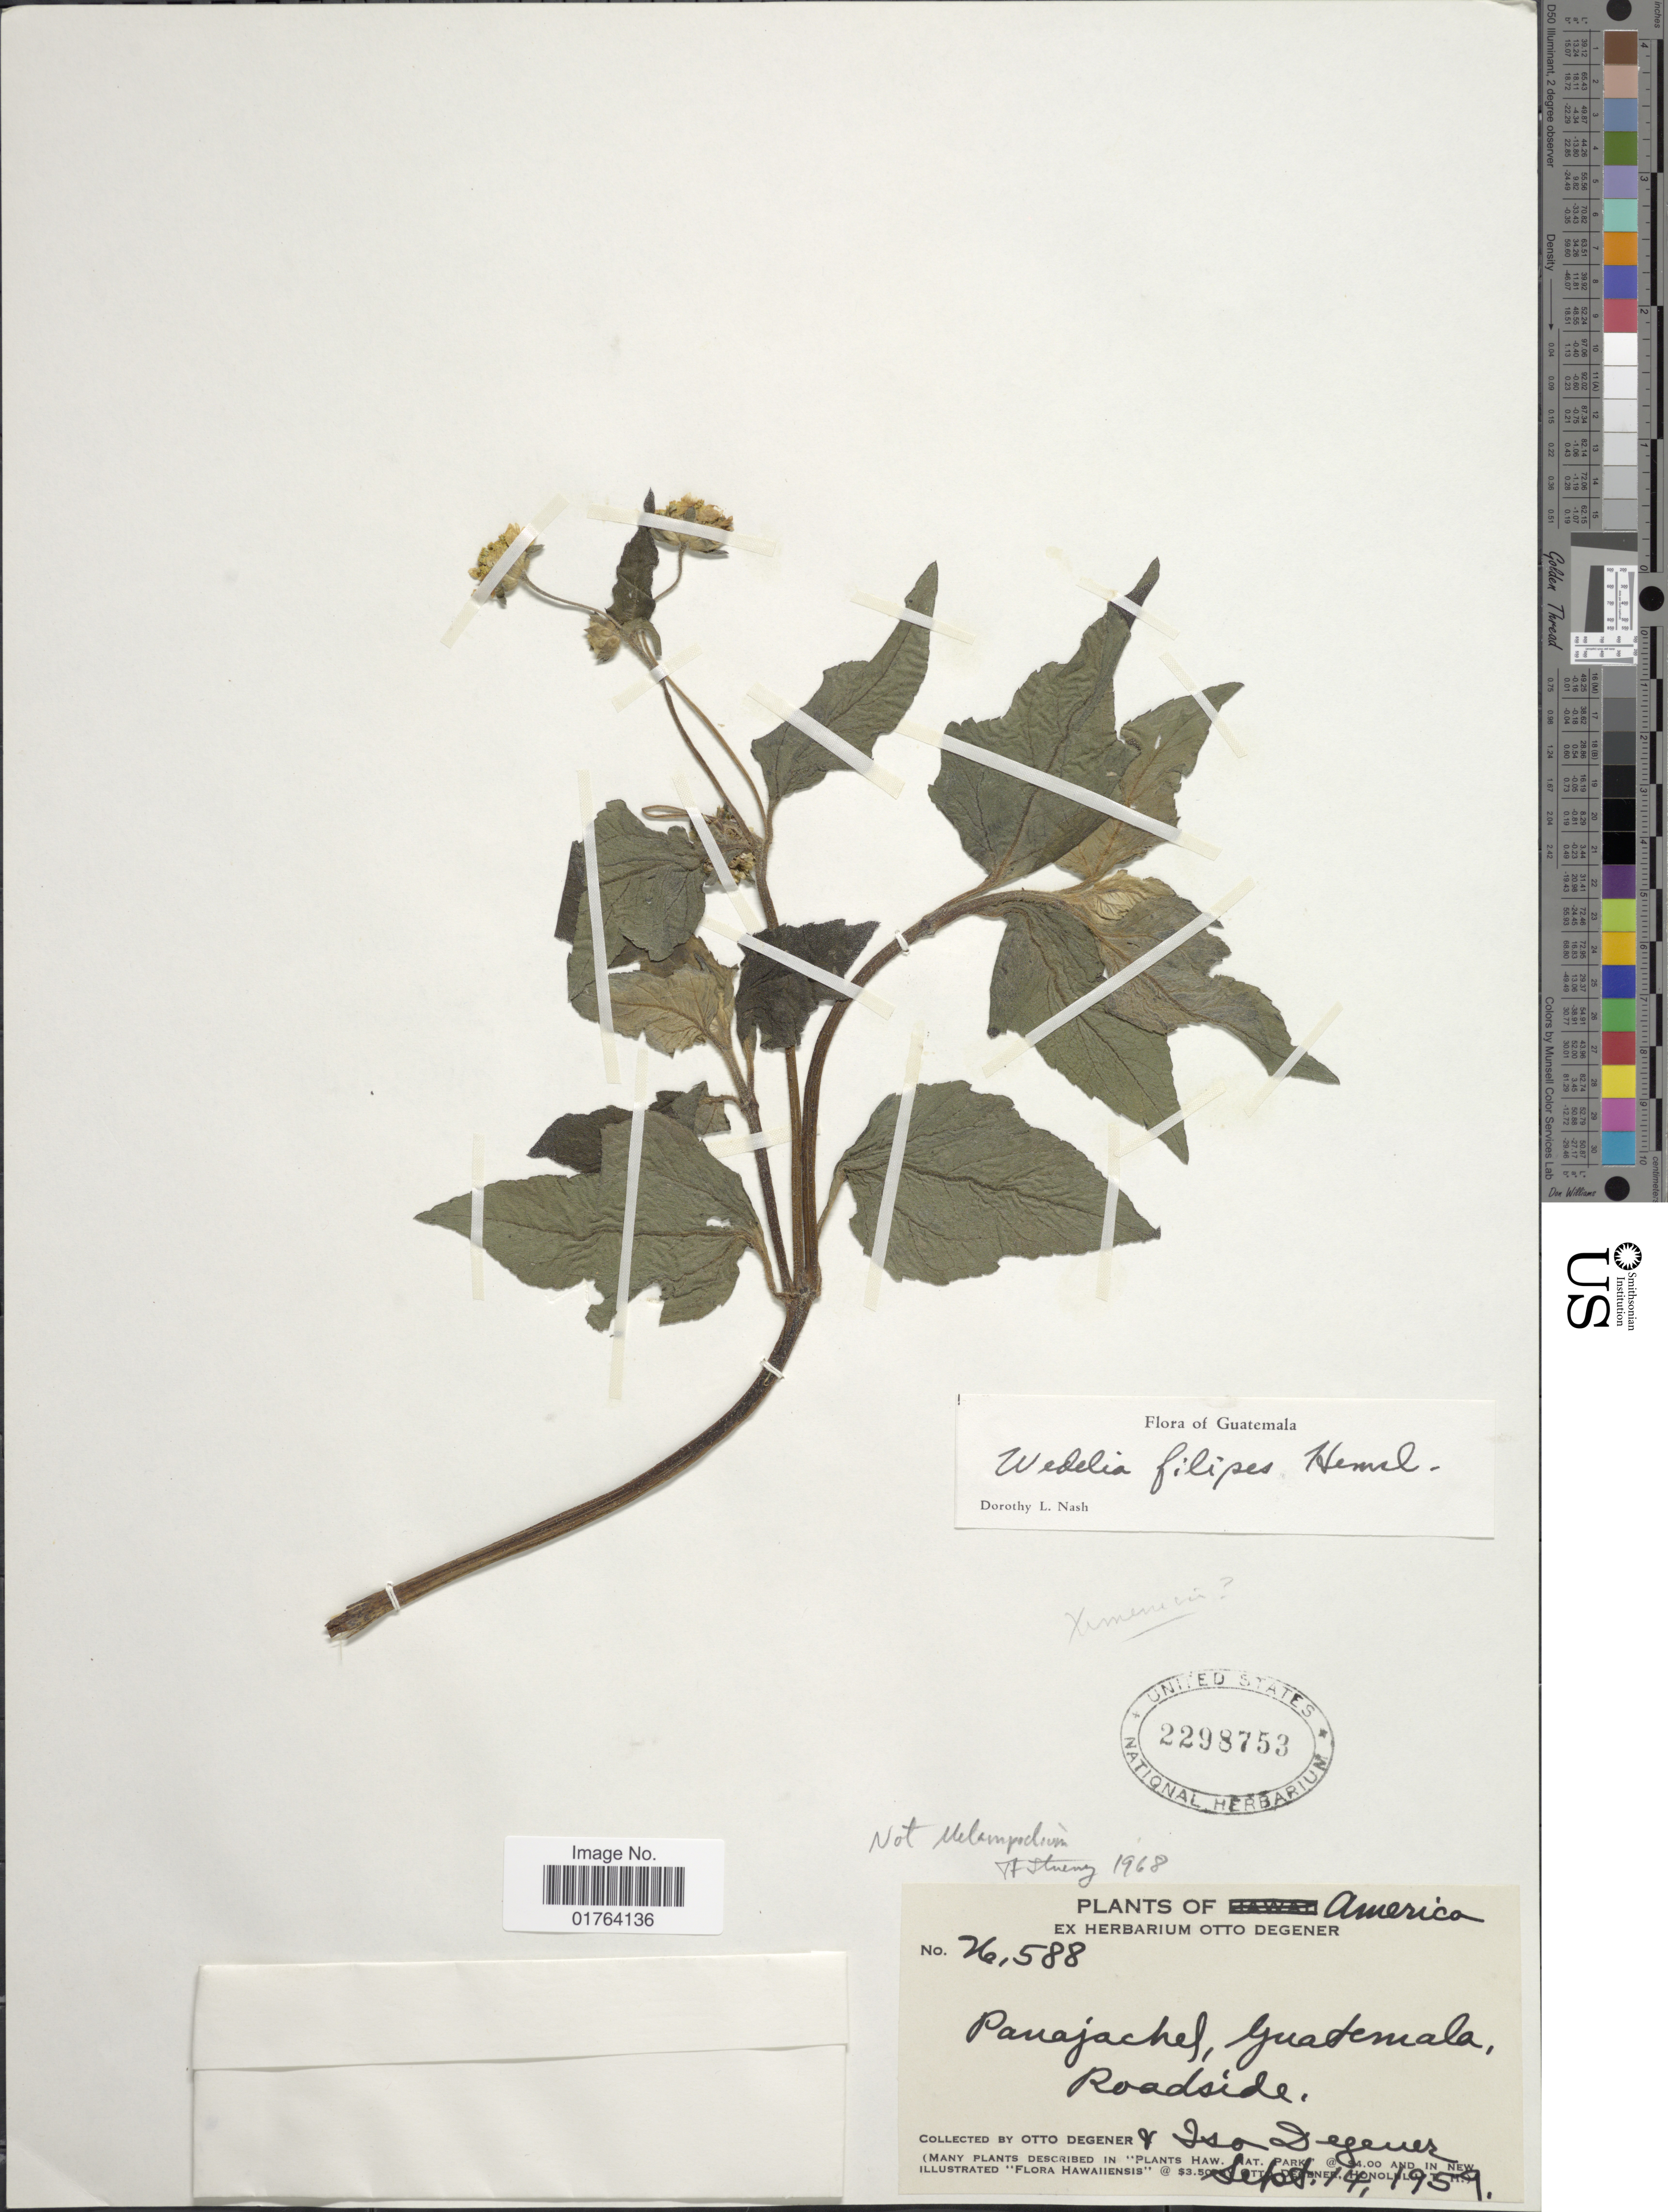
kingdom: Plantae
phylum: Tracheophyta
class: Magnoliopsida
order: Asterales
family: Asteraceae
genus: Wedelia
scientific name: Wedelia filipes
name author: Hemsl.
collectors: O. Degener & I. Degener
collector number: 26588*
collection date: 1959-09-14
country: Guatemala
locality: Panajachel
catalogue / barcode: US 2298753